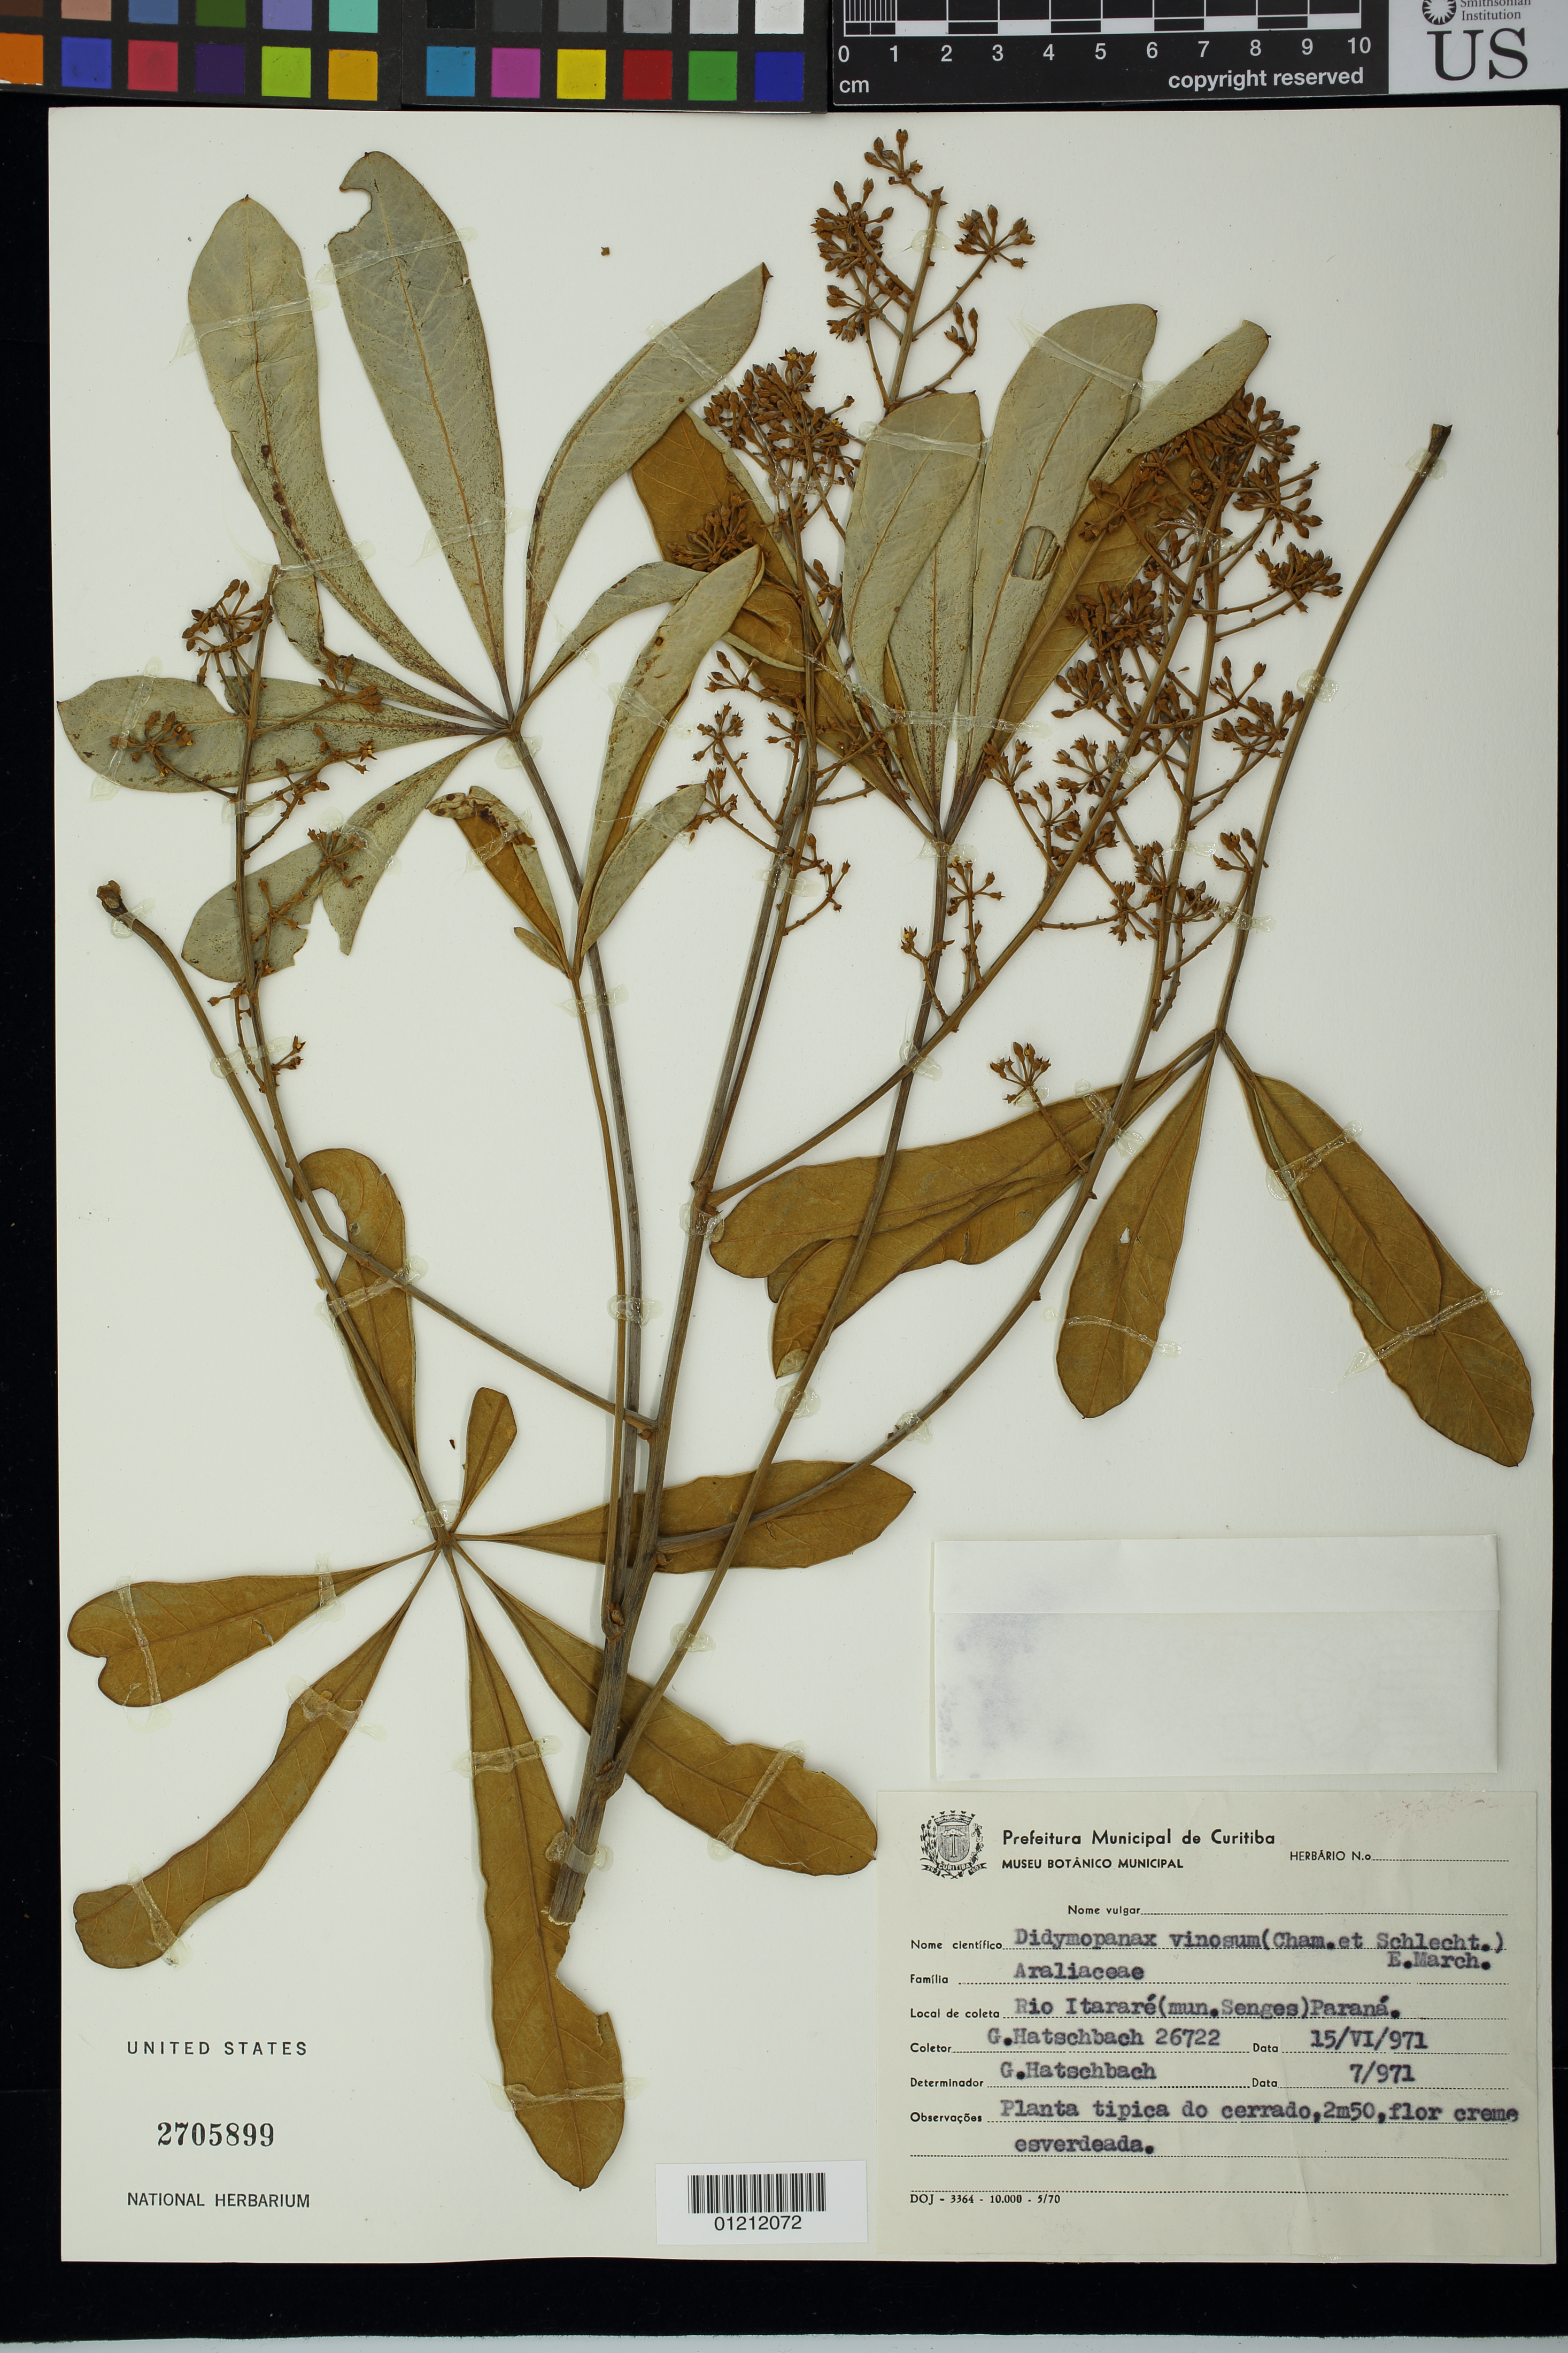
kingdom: Plantae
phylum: Tracheophyta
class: Magnoliopsida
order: Apiales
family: Araliaceae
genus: Schefflera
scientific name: Schefflera vinosa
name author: (Cham. & Schltdl.) Frodin & Fiaschi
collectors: G. Hatschbach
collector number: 26722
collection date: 1971-06-15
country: Brazil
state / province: Paraná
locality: Rio Itararé (mun. Senges)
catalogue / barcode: US 2705899